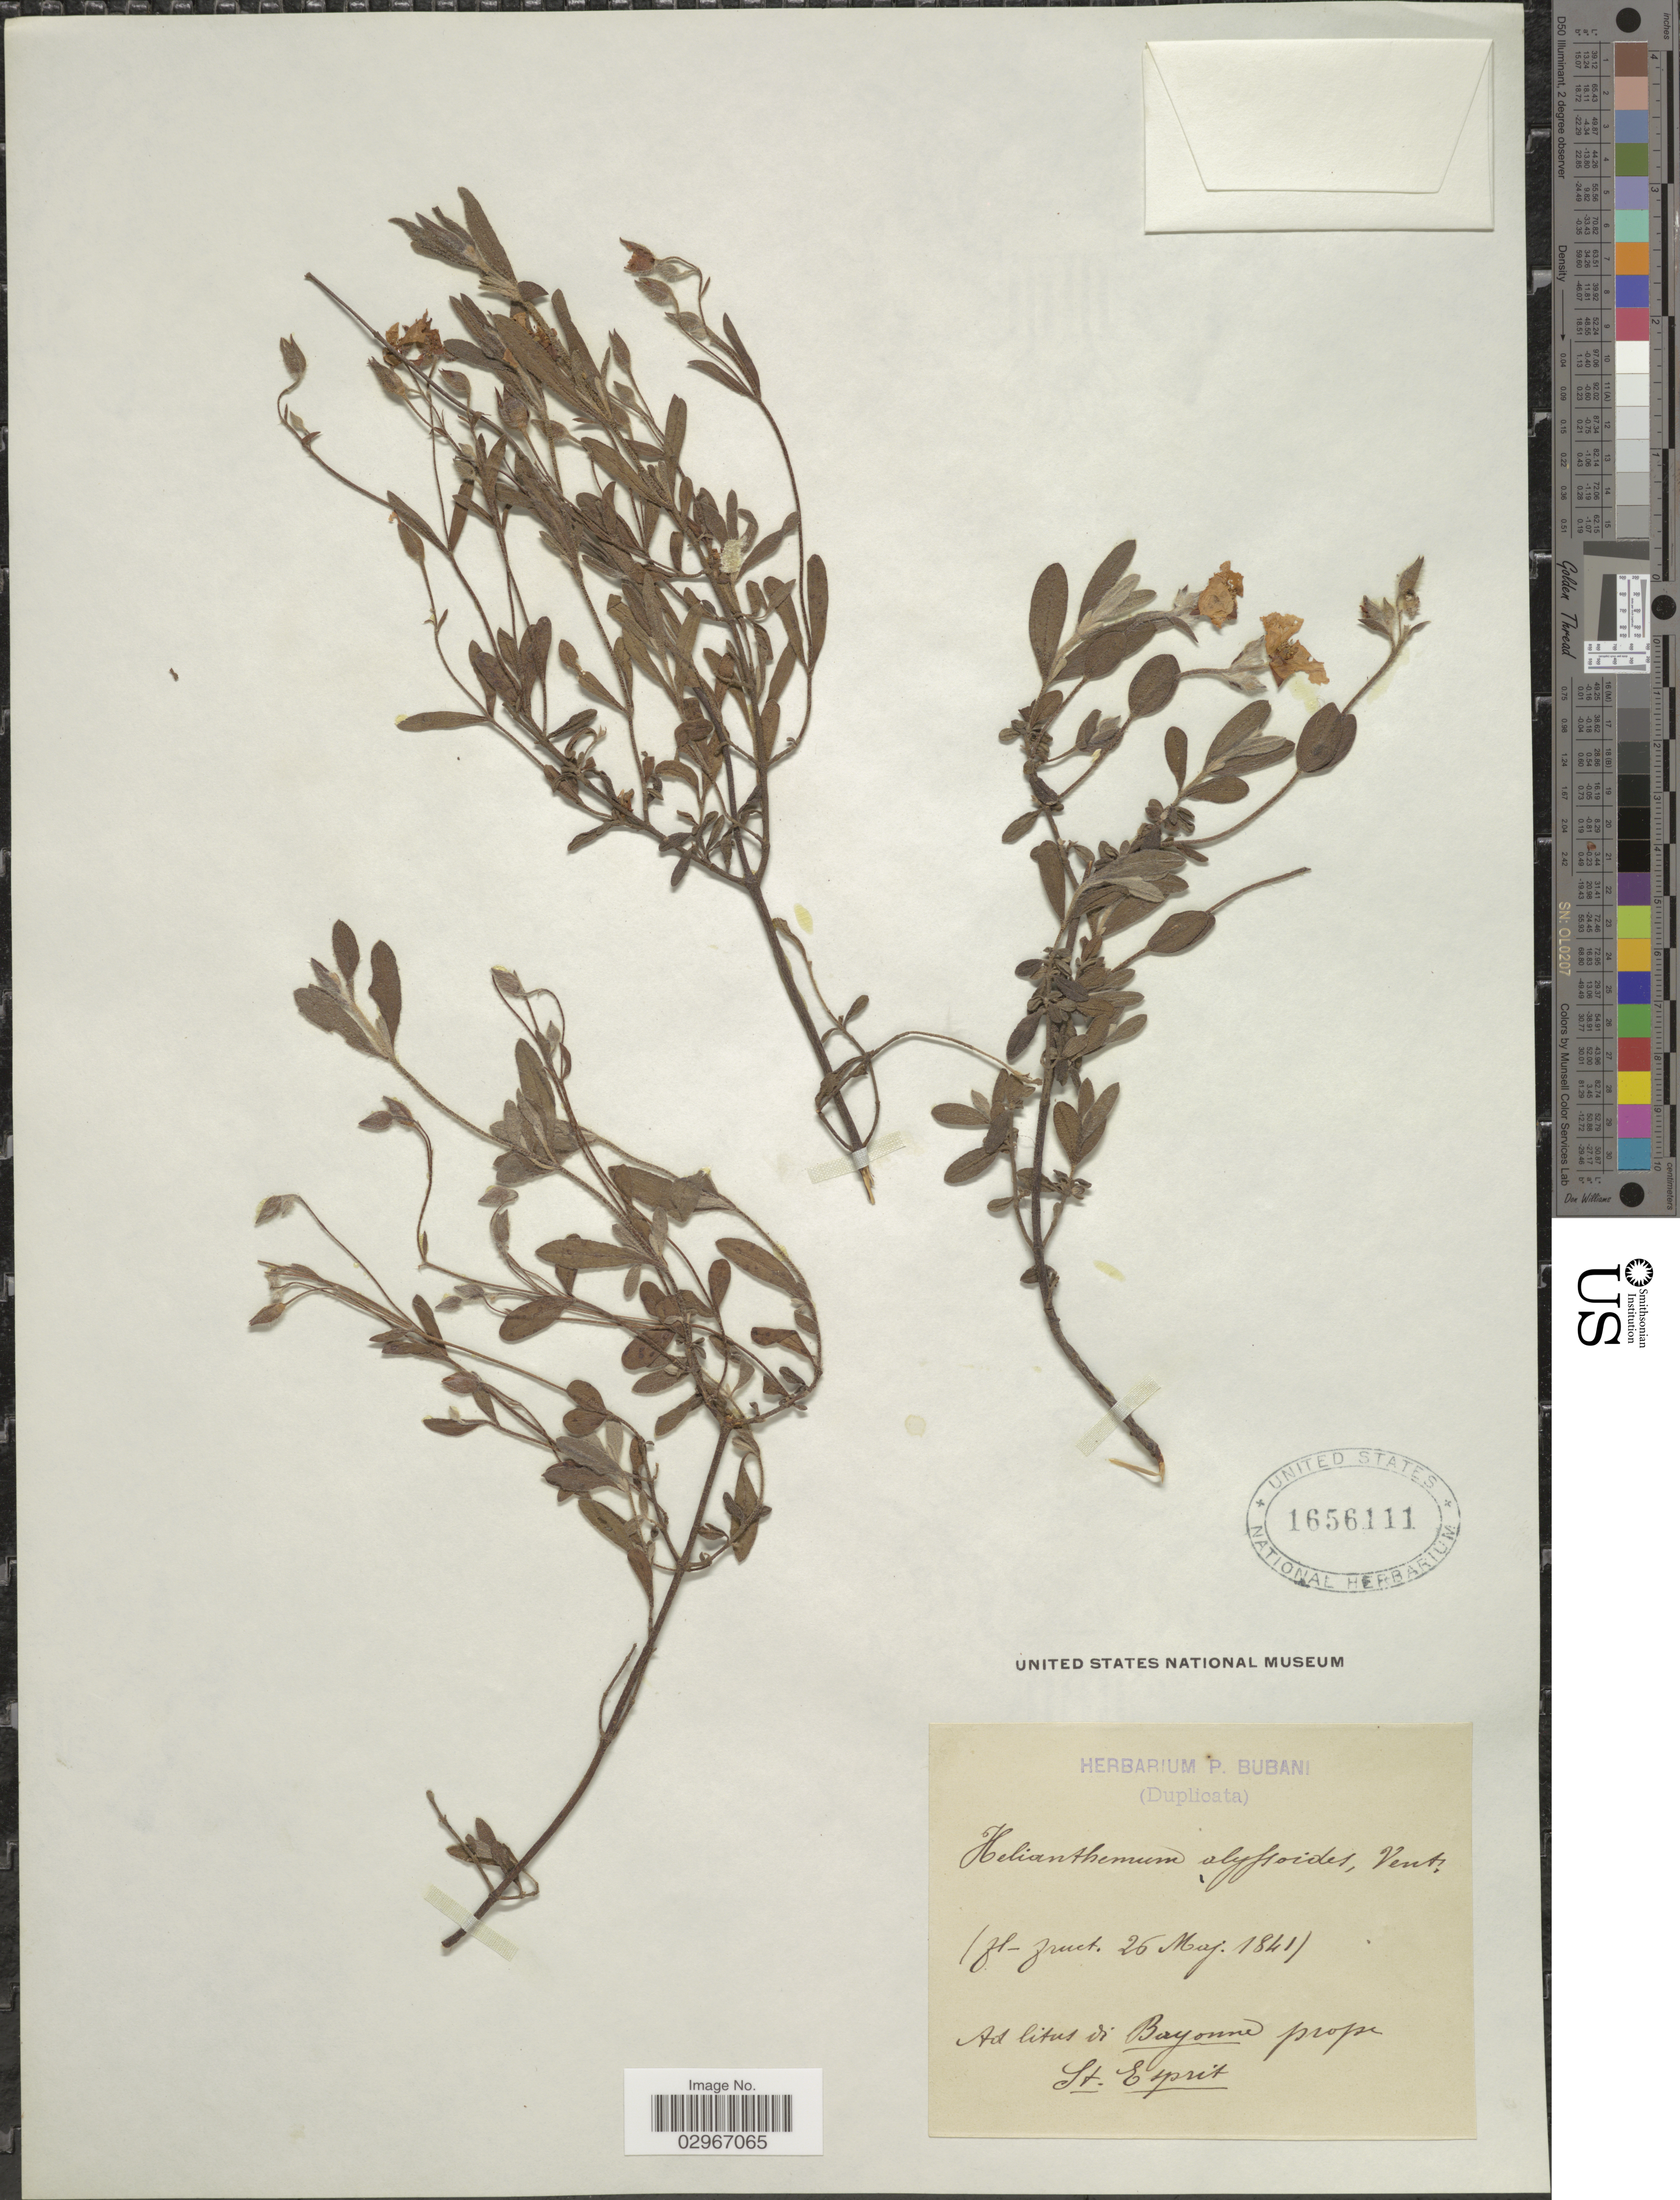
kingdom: Plantae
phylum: Tracheophyta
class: Magnoliopsida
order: Malvales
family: Cistaceae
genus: Helianthemum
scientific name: Helianthemum alyssoides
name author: (Lam.) Vent.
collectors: ex herb. P. Bubani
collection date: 1841-05-26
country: France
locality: Ad litus di Bayonne prope St. Esprit.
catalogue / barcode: US 1656111